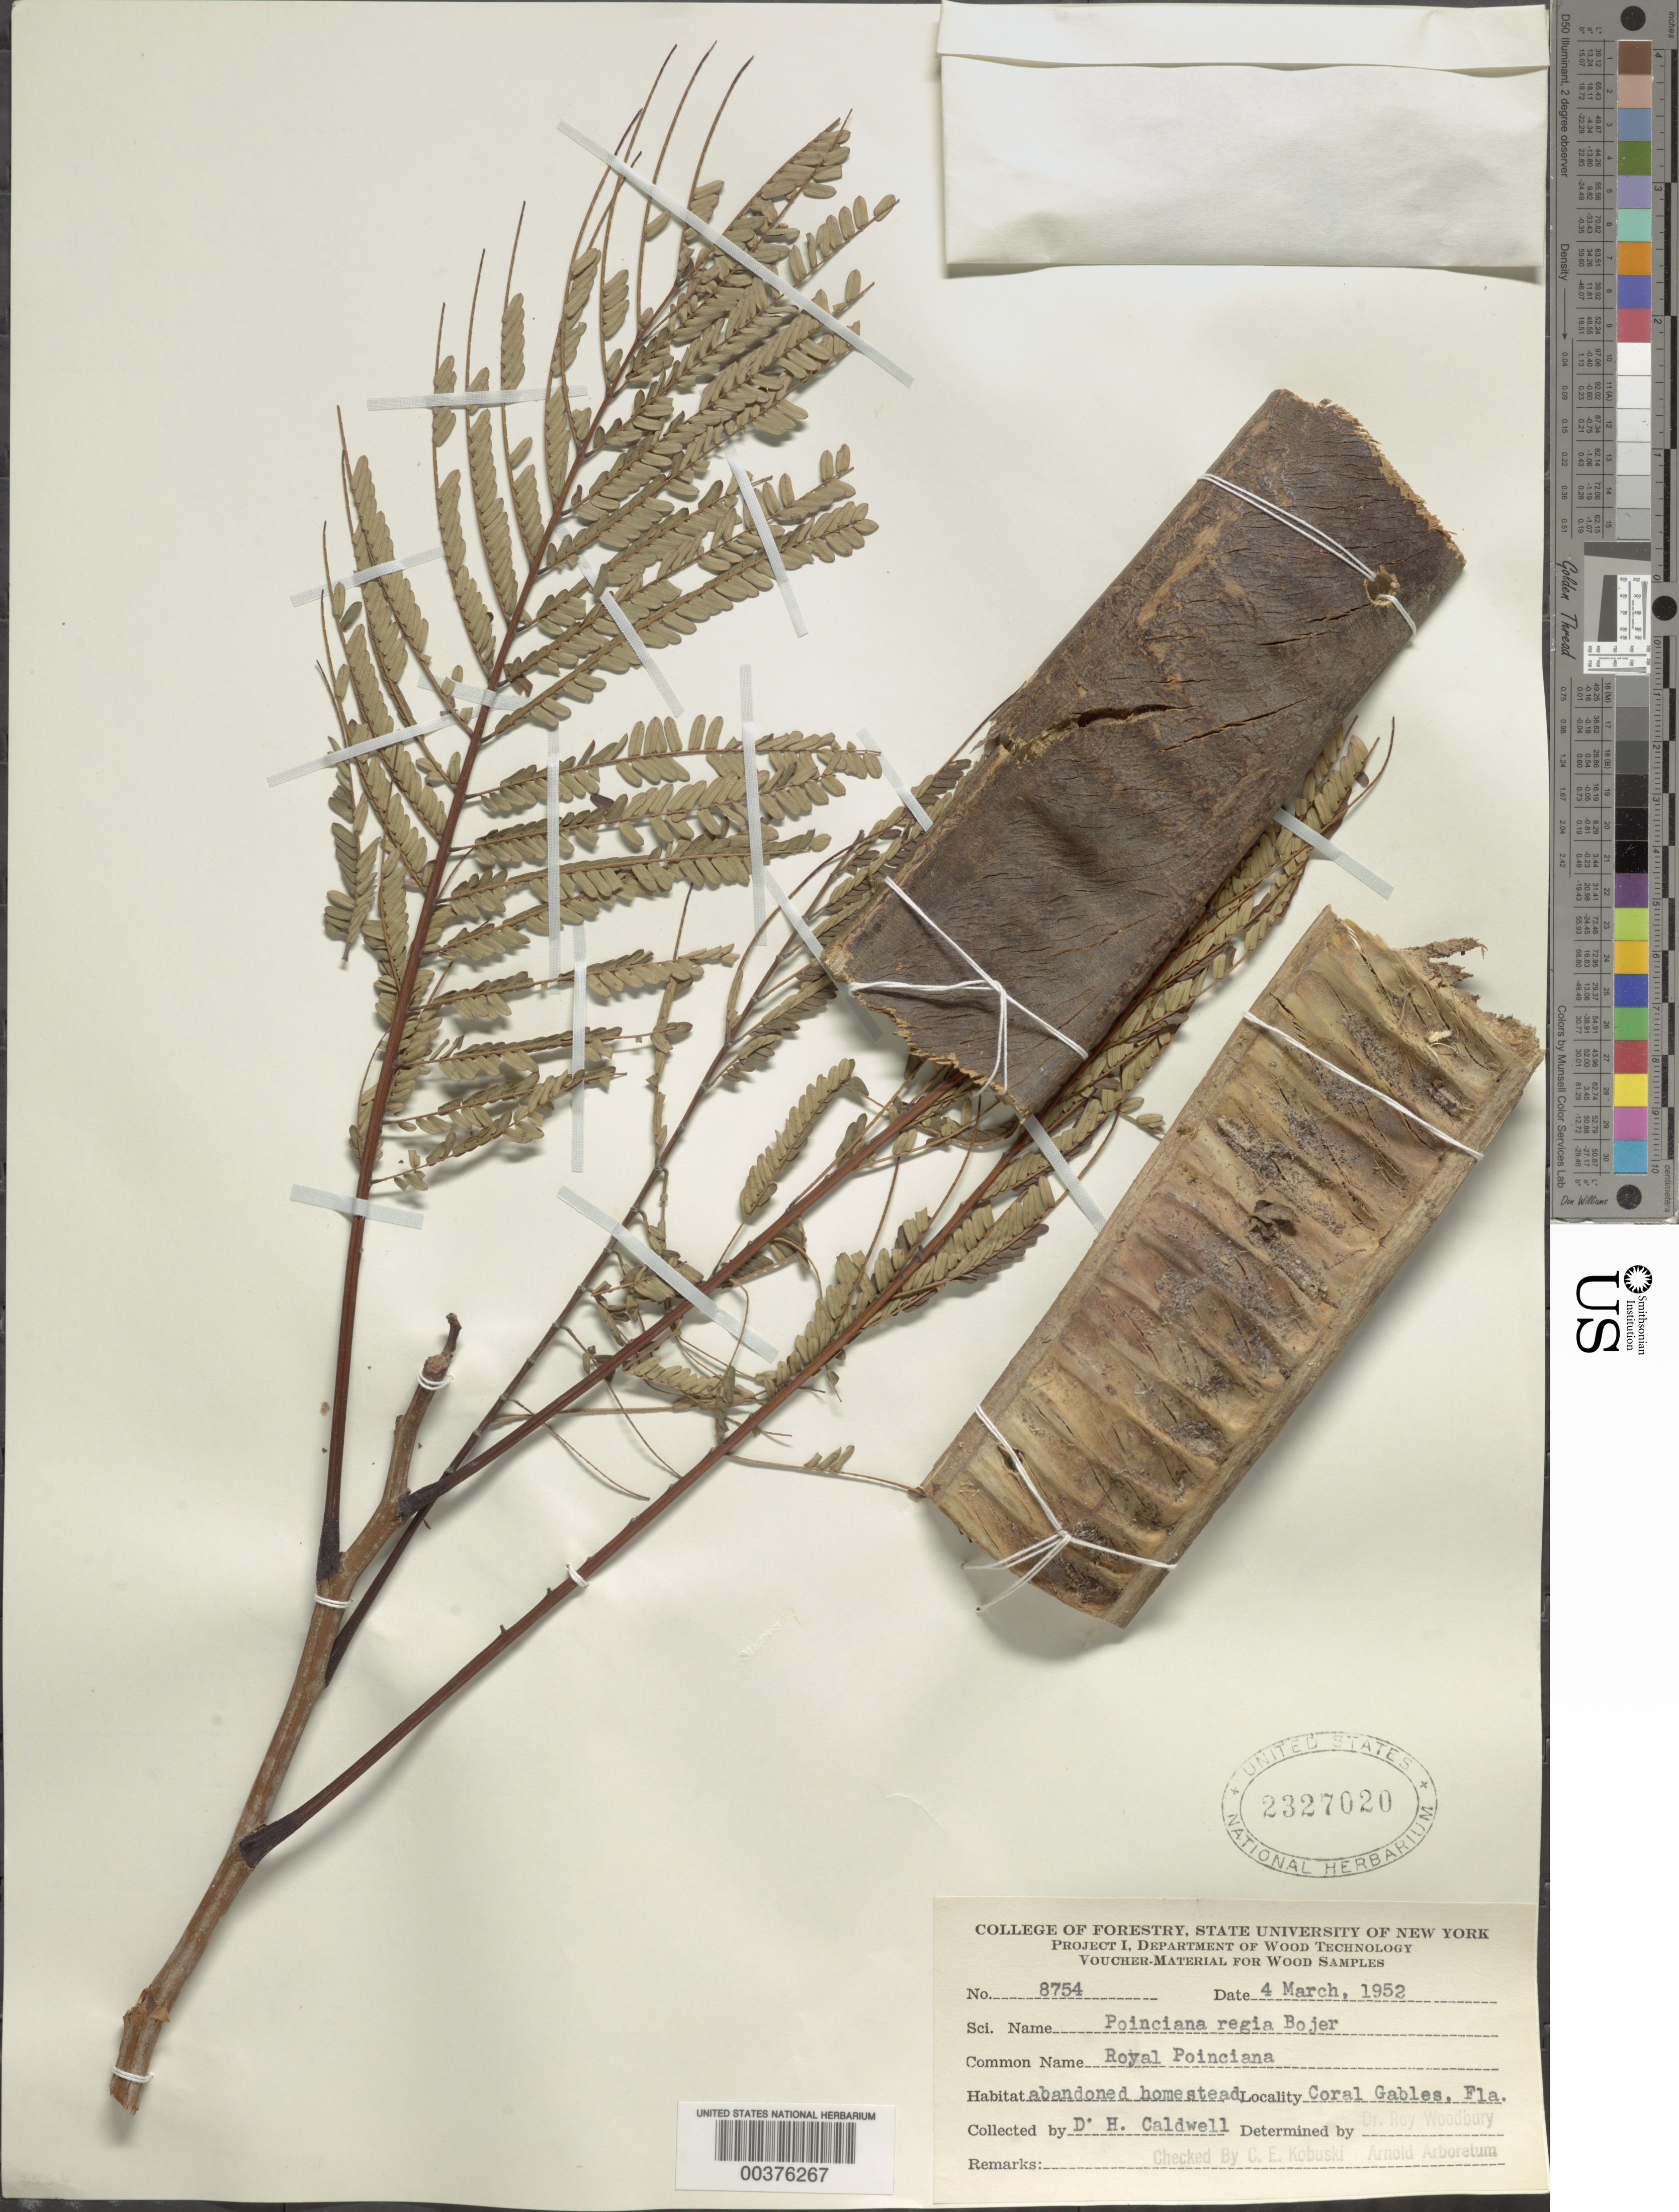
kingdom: Plantae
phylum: Tracheophyta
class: Magnoliopsida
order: Fabales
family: Fabaceae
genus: Delonix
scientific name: Delonix regia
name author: (Bojer ex Hook.) Raf.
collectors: D. H. Caldwell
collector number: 8754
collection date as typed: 04 Mar 1952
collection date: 1952-03-04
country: United States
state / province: Florida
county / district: Dade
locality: Coral gables, abandoned homestead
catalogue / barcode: US 2327020